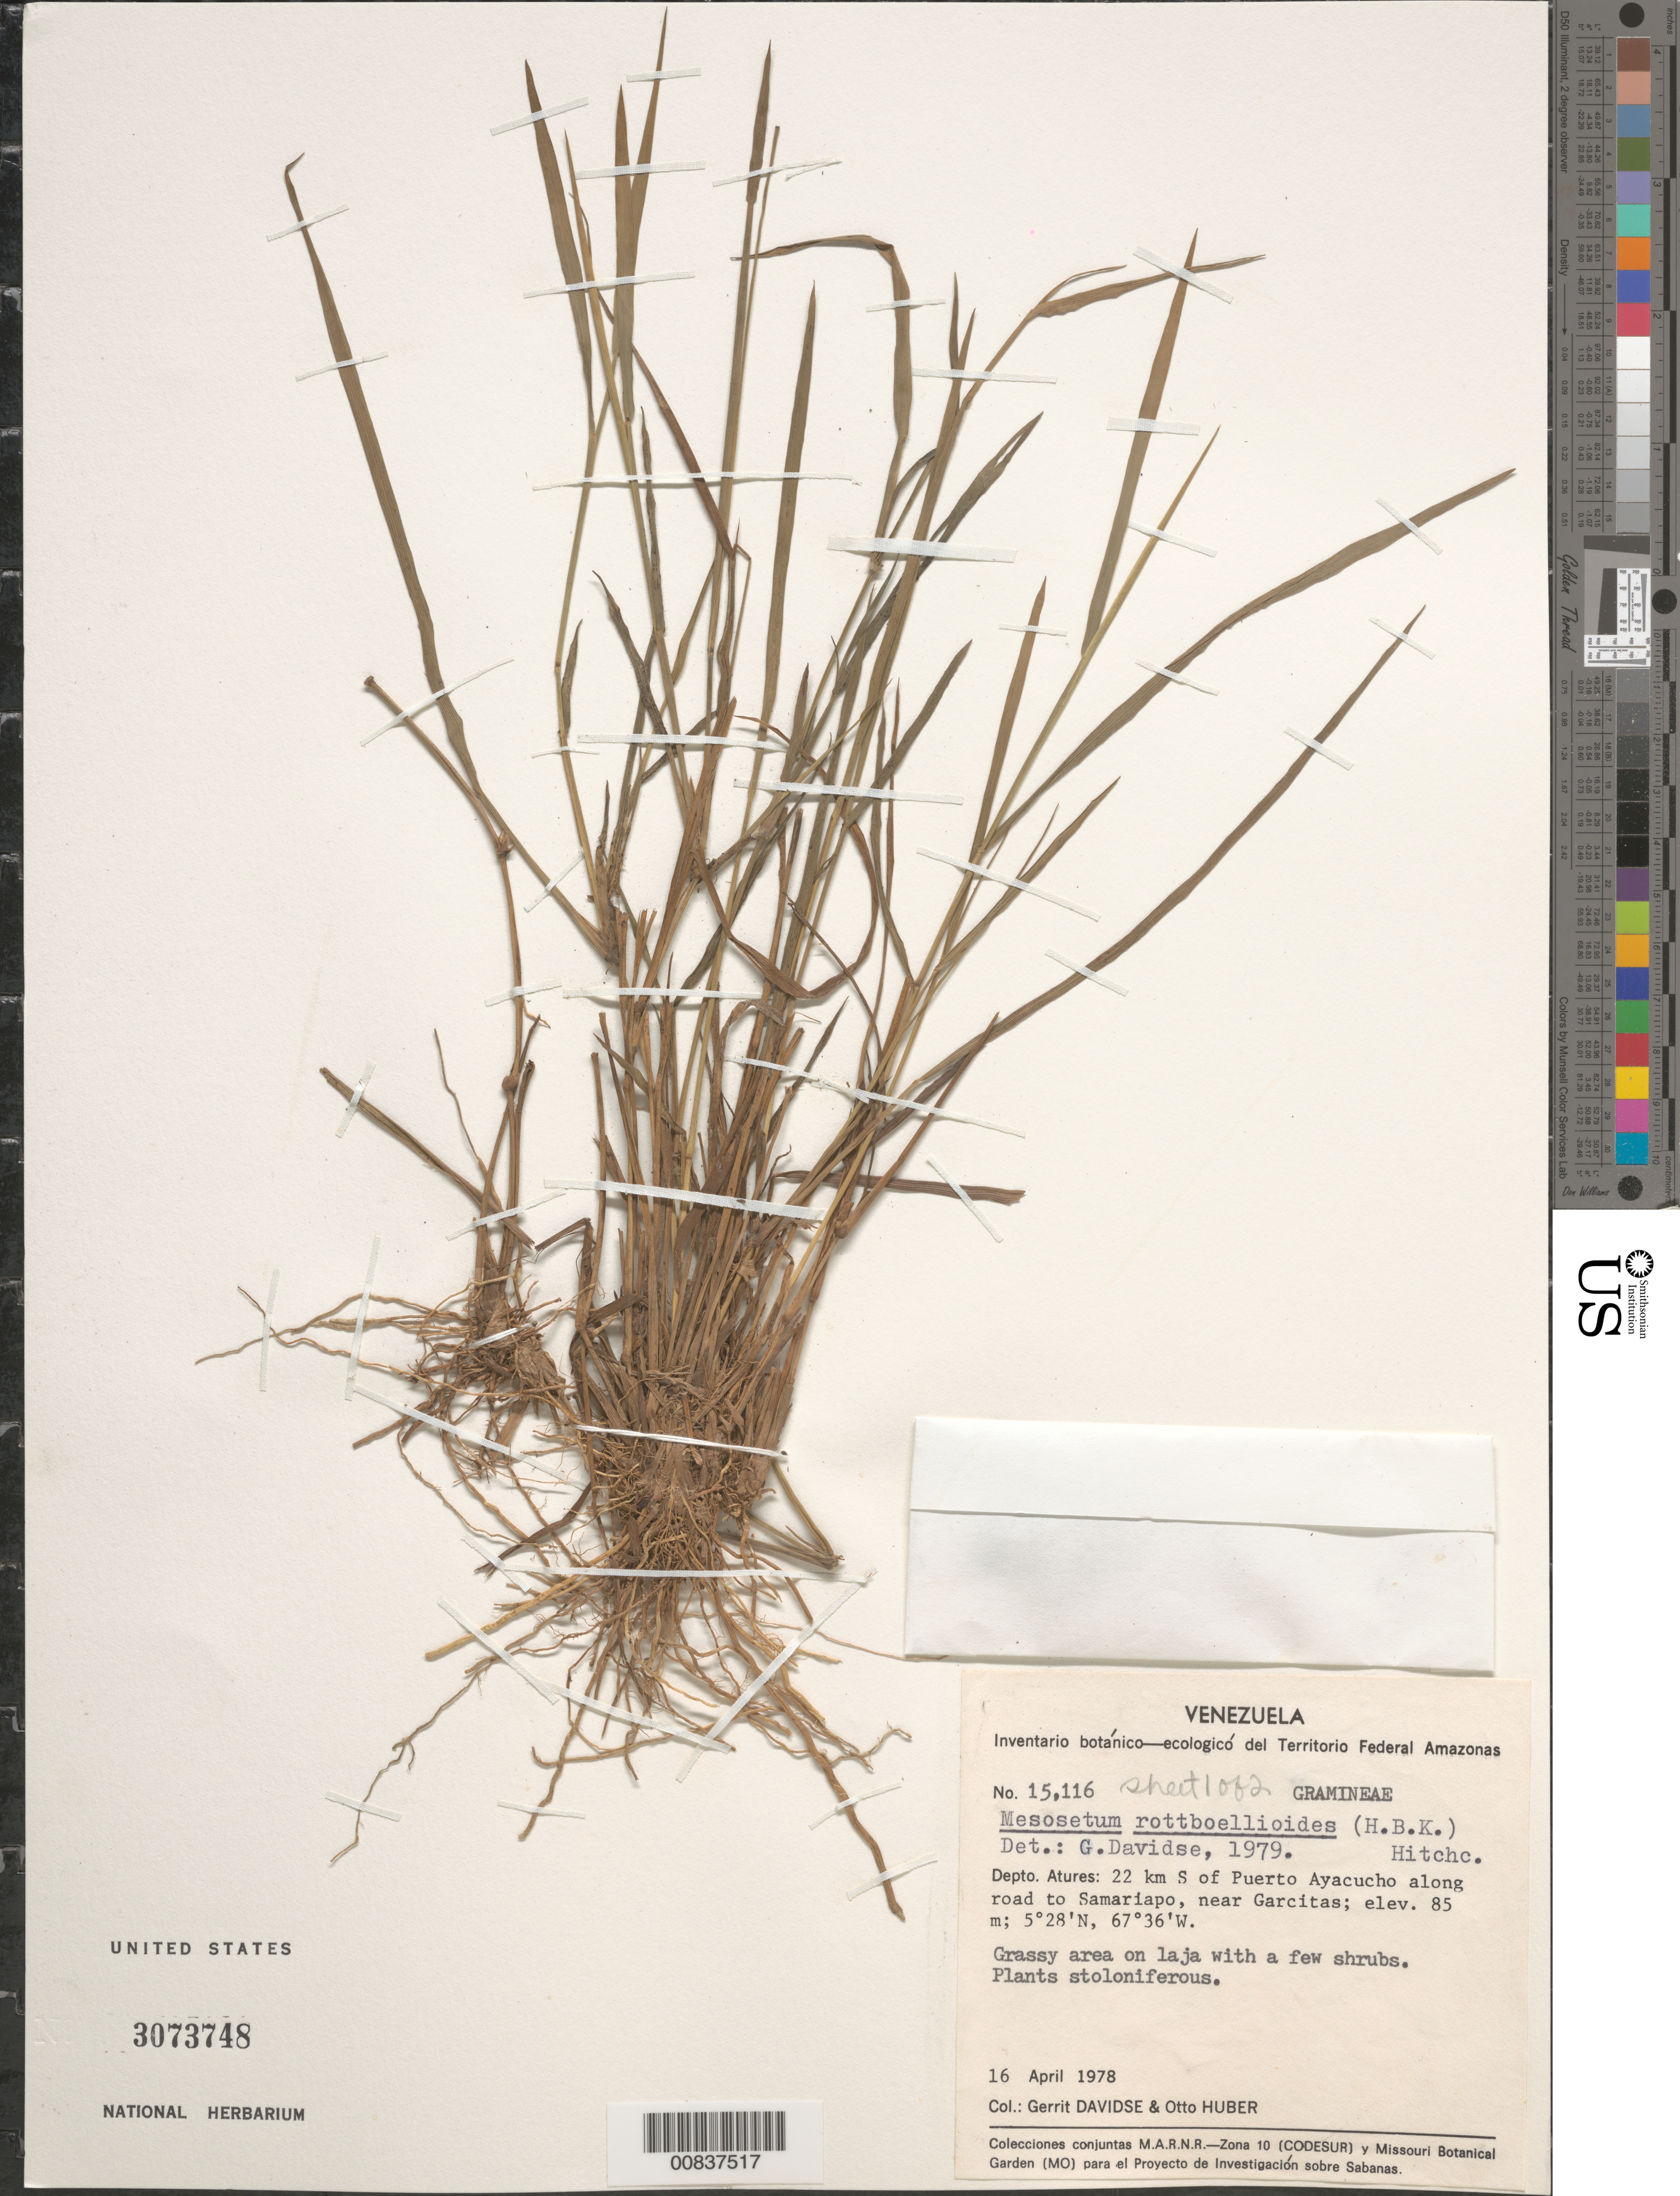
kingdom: Plantae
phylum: Tracheophyta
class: Liliopsida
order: Poales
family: Poaceae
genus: Mesosetum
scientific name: Mesosetum rottboellioides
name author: (Kunth) Hitchc.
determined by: Davidse, Gerrit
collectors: G. Davidse & O. Huber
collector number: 15116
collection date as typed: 16-Apr-78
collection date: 1978-04-16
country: Venezuela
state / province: Amazonas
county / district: Atures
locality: Puerto Ayacucho, 22 km S of along road to Samariapo, near Garcitas, Río Orinoco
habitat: Grassy area on laja with a few shrubs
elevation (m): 85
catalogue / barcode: US 3073748